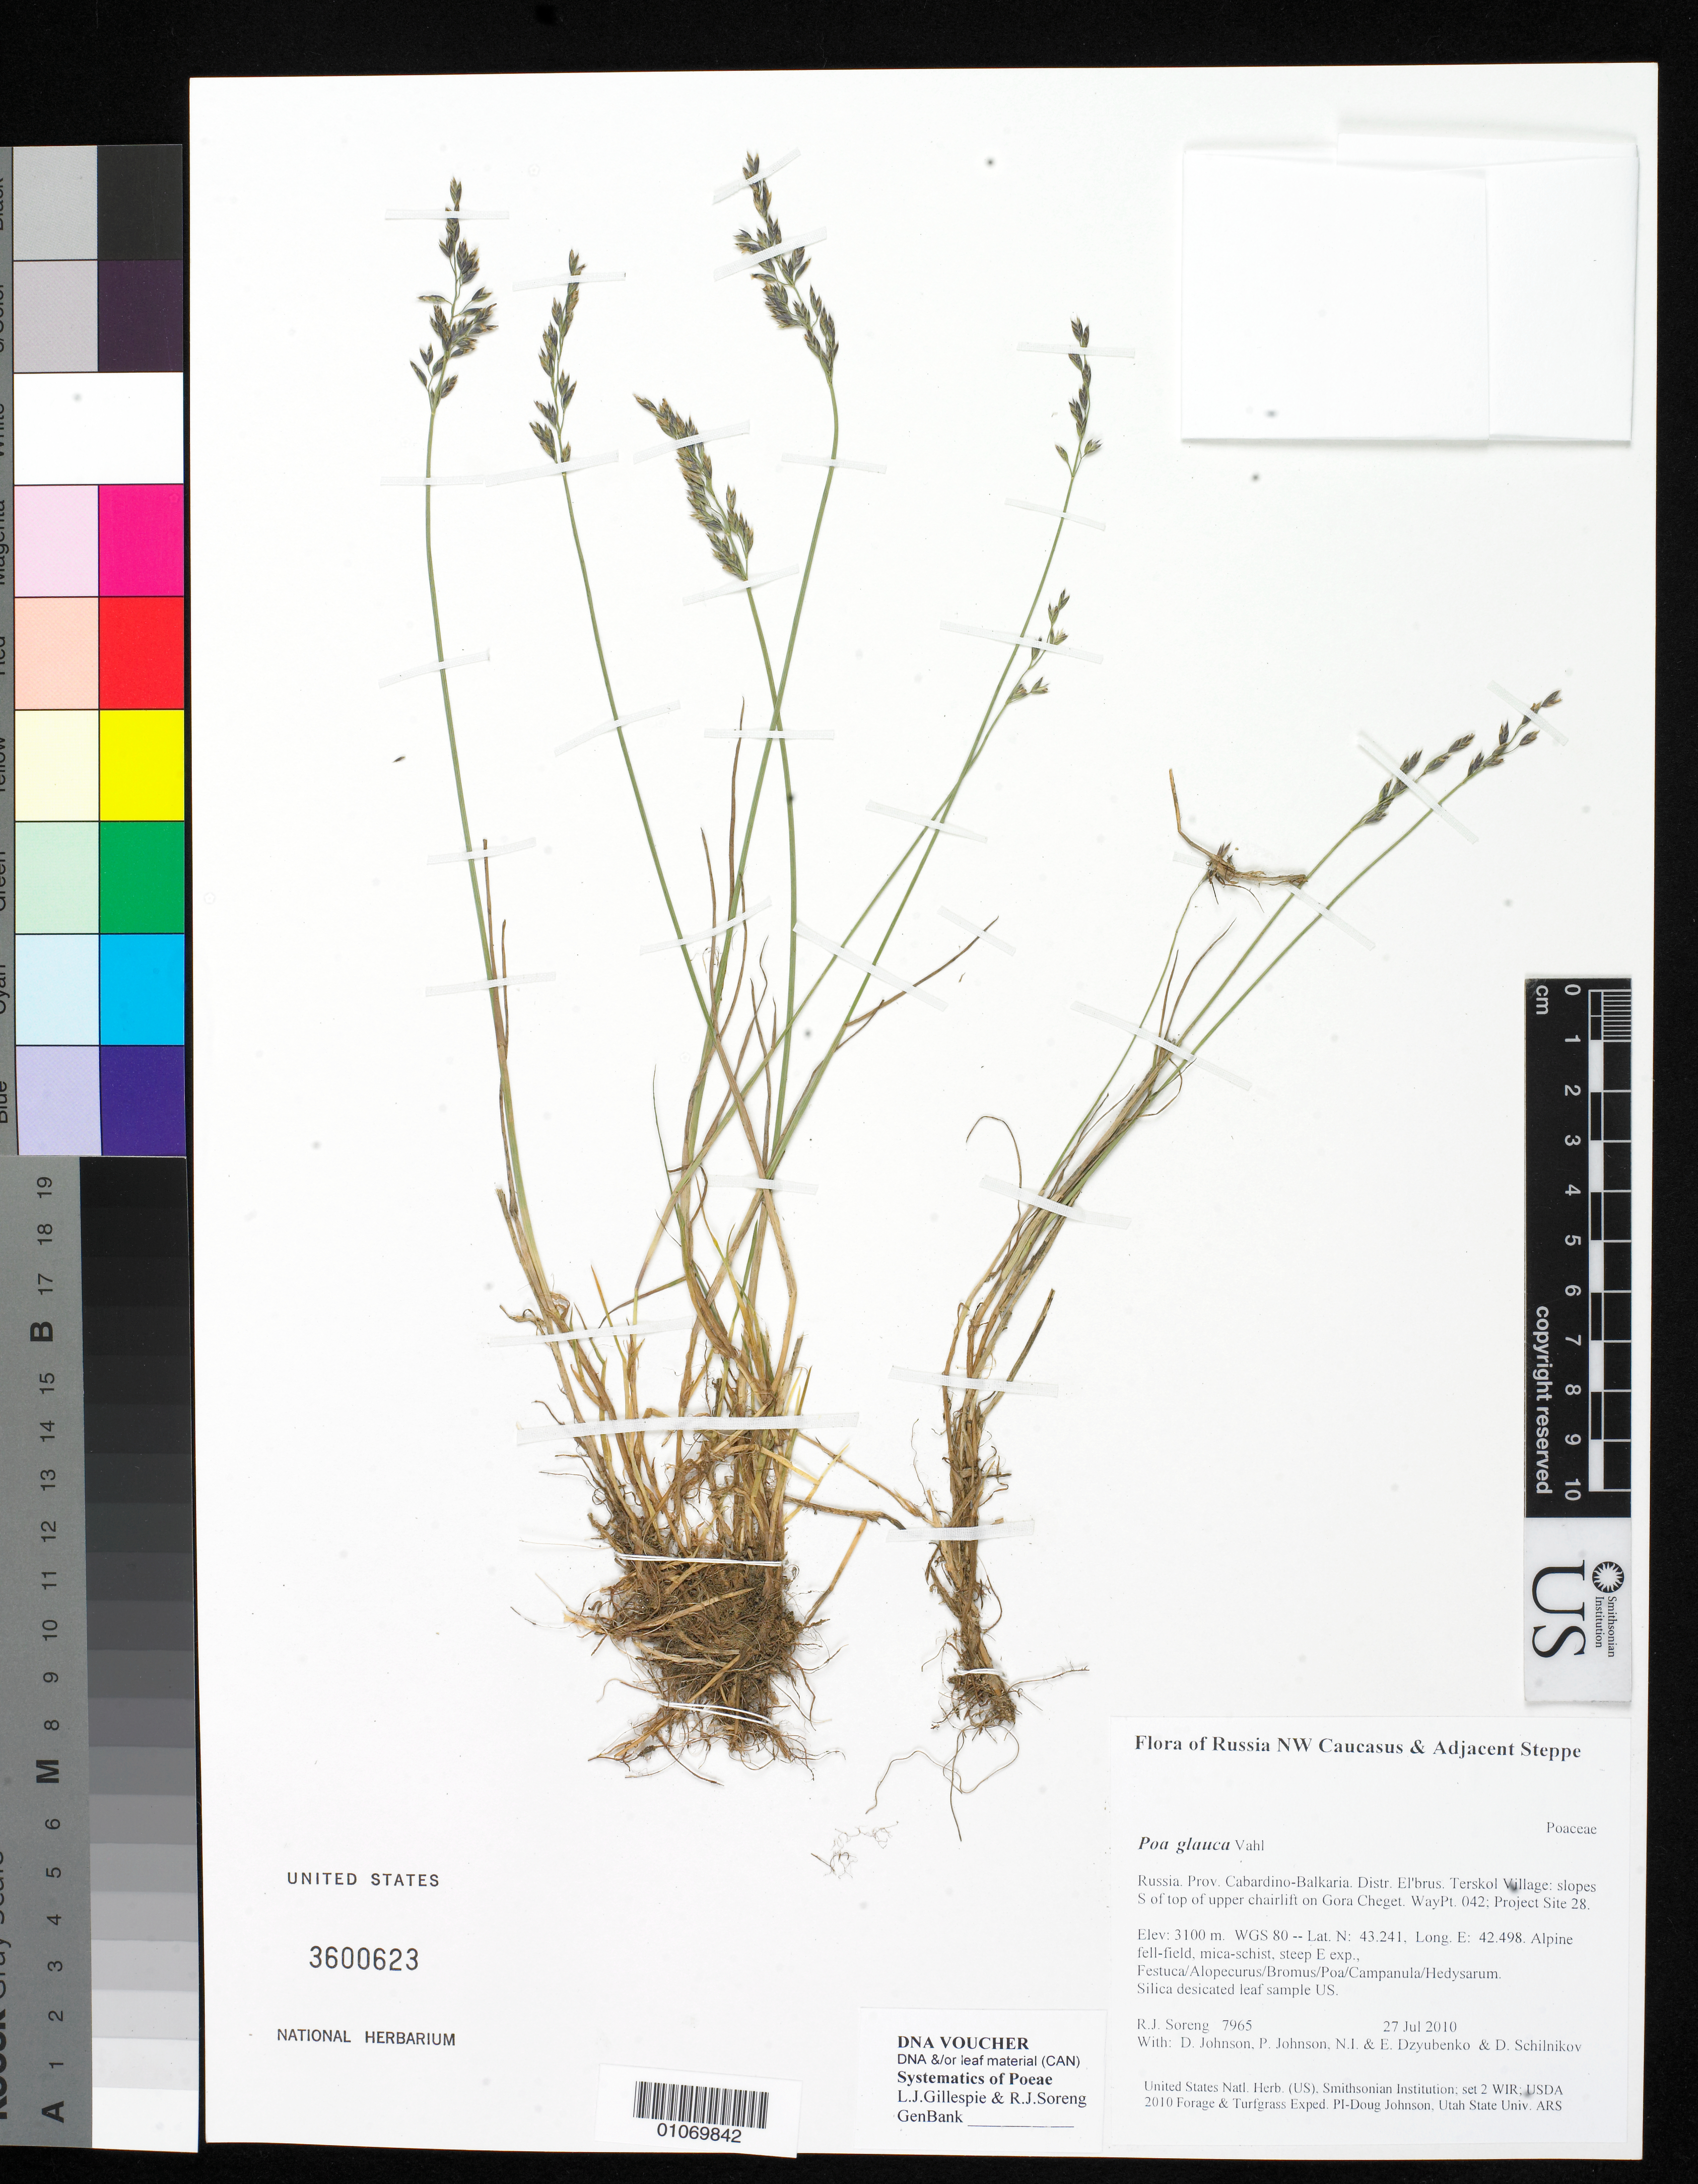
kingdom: Plantae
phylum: Tracheophyta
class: Liliopsida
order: Poales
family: Poaceae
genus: Poa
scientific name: Poa glauca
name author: Vahl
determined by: Soreng, Robert J., Research Associate (BOT), Smithsonian Institution - National Museum of Natural History (UNITED STATES)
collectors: R. J. Soreng, D. Johnson, P. Johnson, N. Dzyubenko, E. Dzyubenko & D. Schilnikov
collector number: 7965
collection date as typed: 27 Jul 2010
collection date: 2010-07-27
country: Russian Federation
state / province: Kabardino-Balkar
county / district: El'brus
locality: Terskol Village: slopes S of top of upper chairlift on Gora Cheget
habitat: Alpine fell-field, mica-schist, steep E exp., Festuca/Alopecurus/Bromus/Poa/Campanula/Hedysarum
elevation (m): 3100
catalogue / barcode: US 3600623